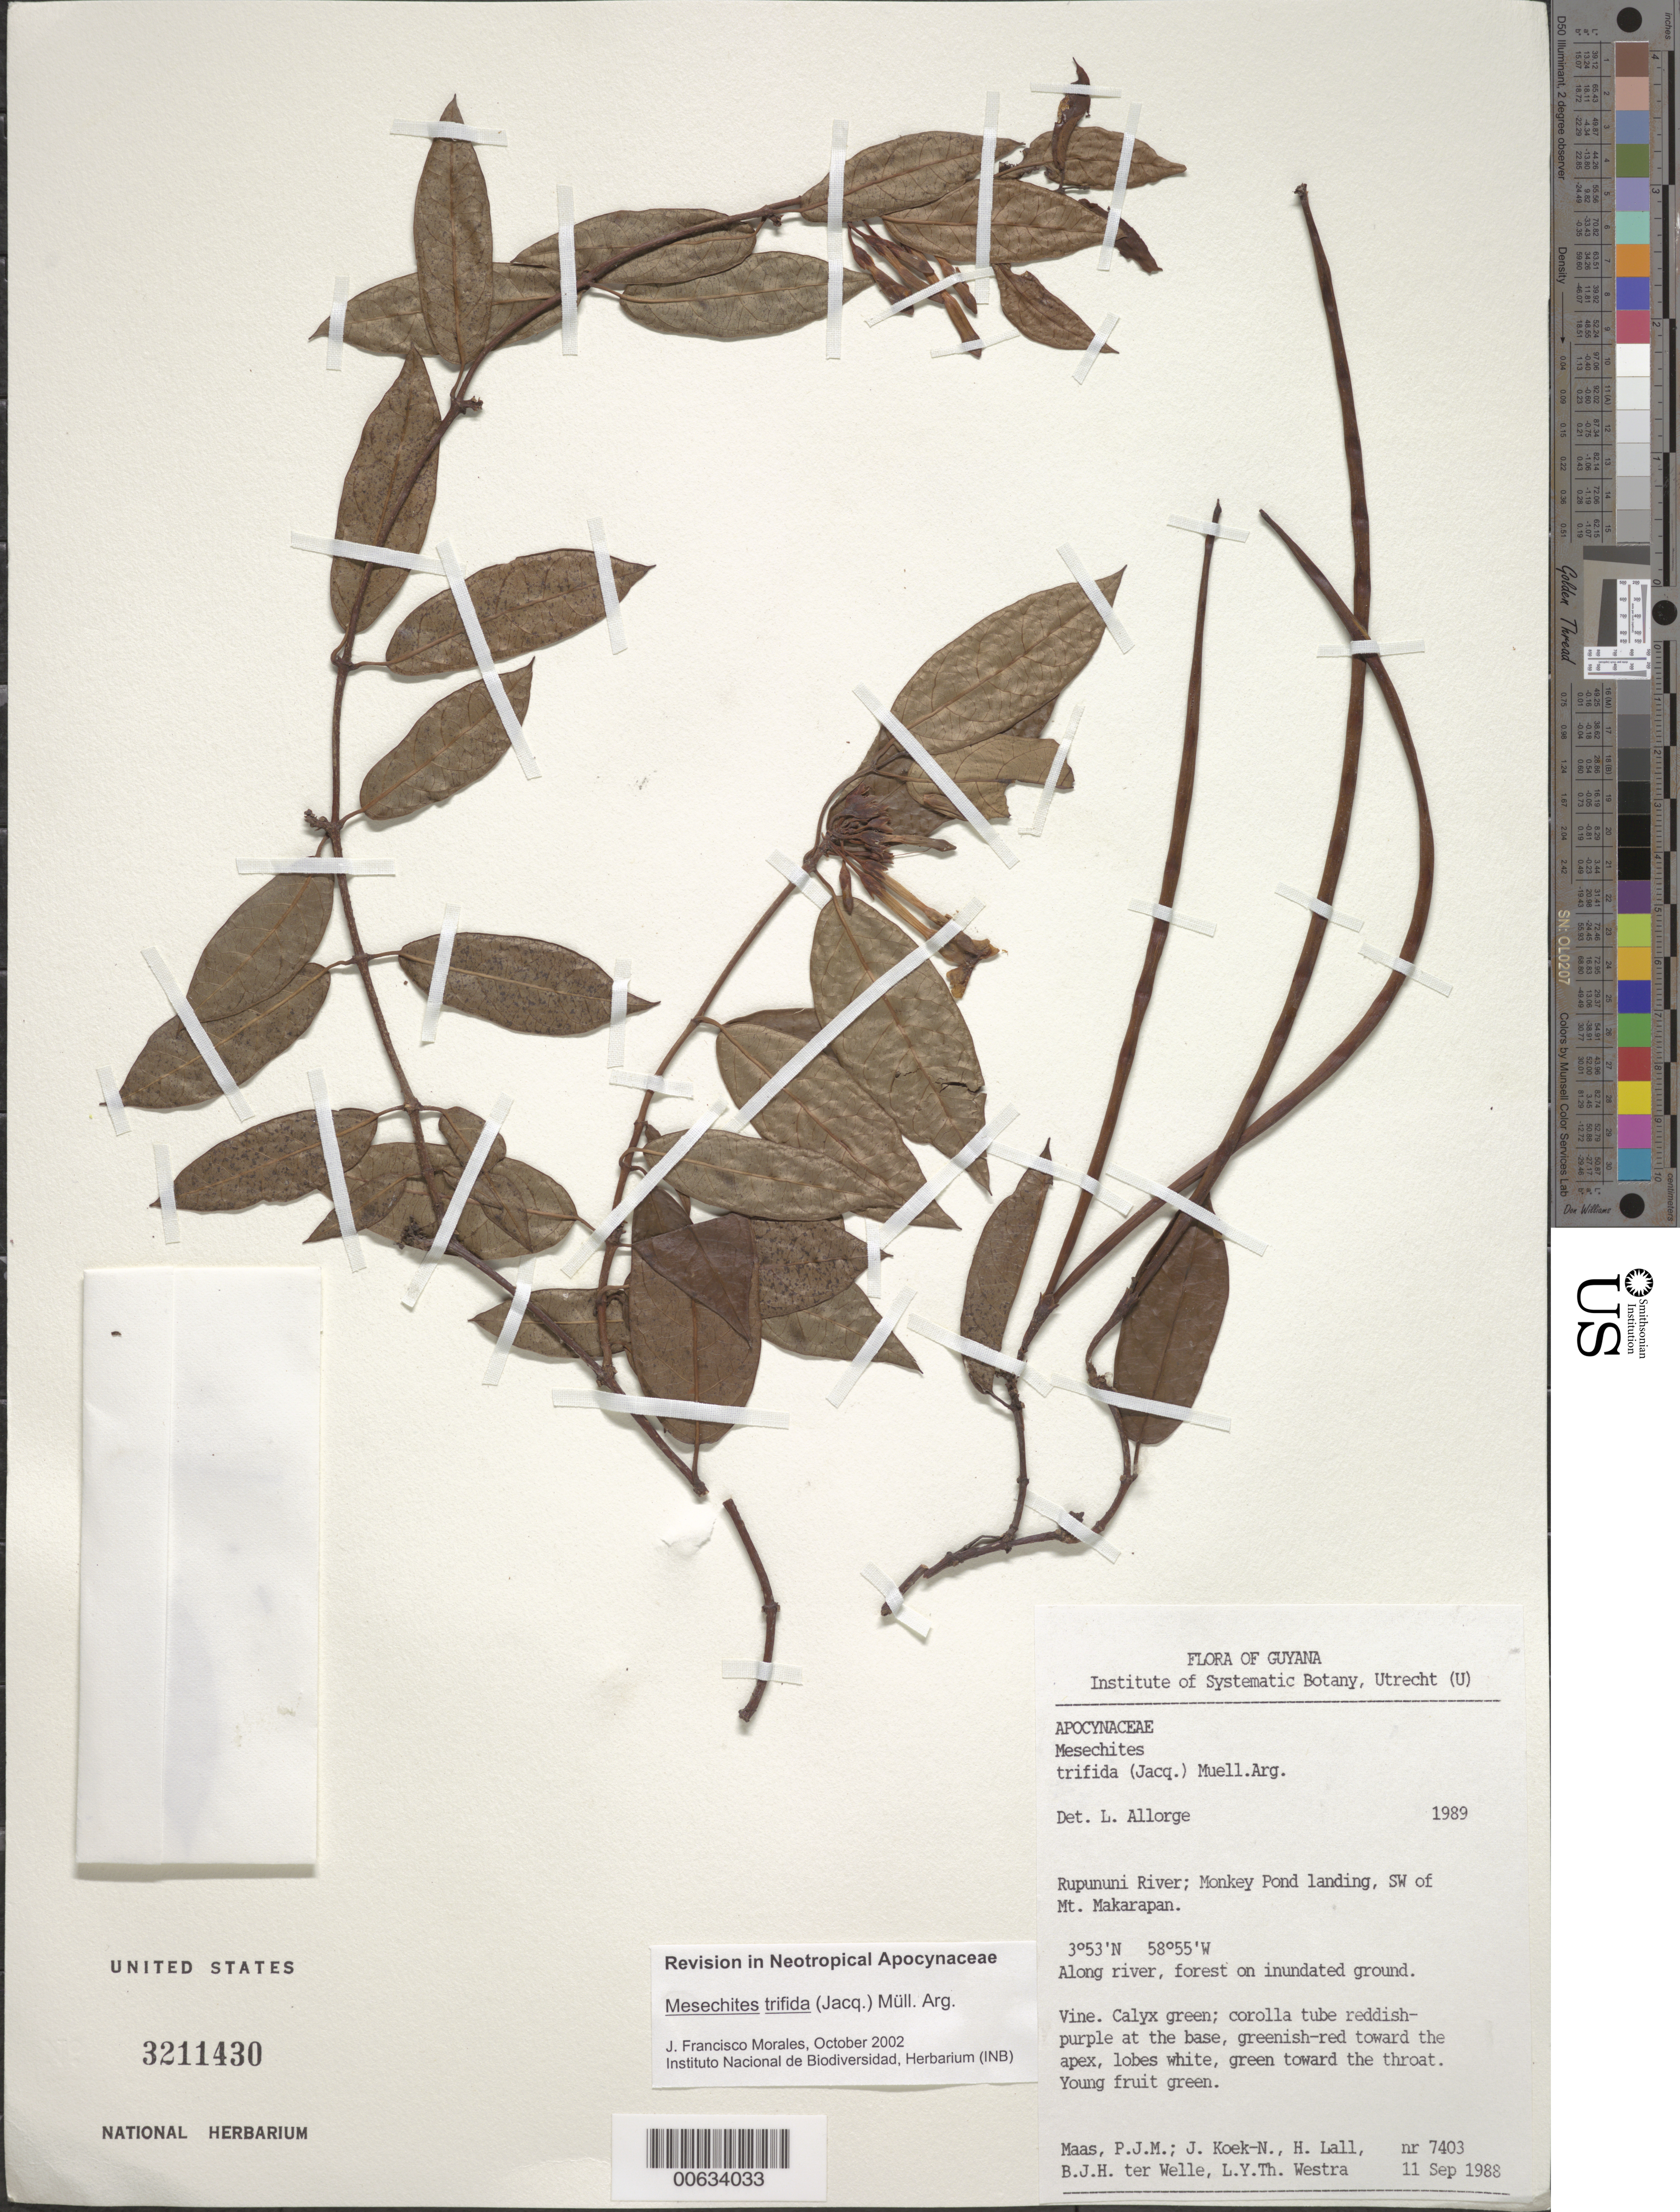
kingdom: Plantae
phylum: Tracheophyta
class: Magnoliopsida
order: Gentianales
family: Apocynaceae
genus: Mesechites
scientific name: Mesechites trifidus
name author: (Jacq.) Müll. Arg.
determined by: Morales, J. F.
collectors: P. Maas, J. Koek-Noorman, H. Lall, B. Welle & L. Y. T. Westra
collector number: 7403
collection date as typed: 11-Sep-88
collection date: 1988-09-11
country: Guyana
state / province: U. Takutu-U. Essequibo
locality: Rupununi River, Monkey Pond landing, SW of Mt. Makarapan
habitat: Along river, forest on inundated ground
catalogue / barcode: US 3211430